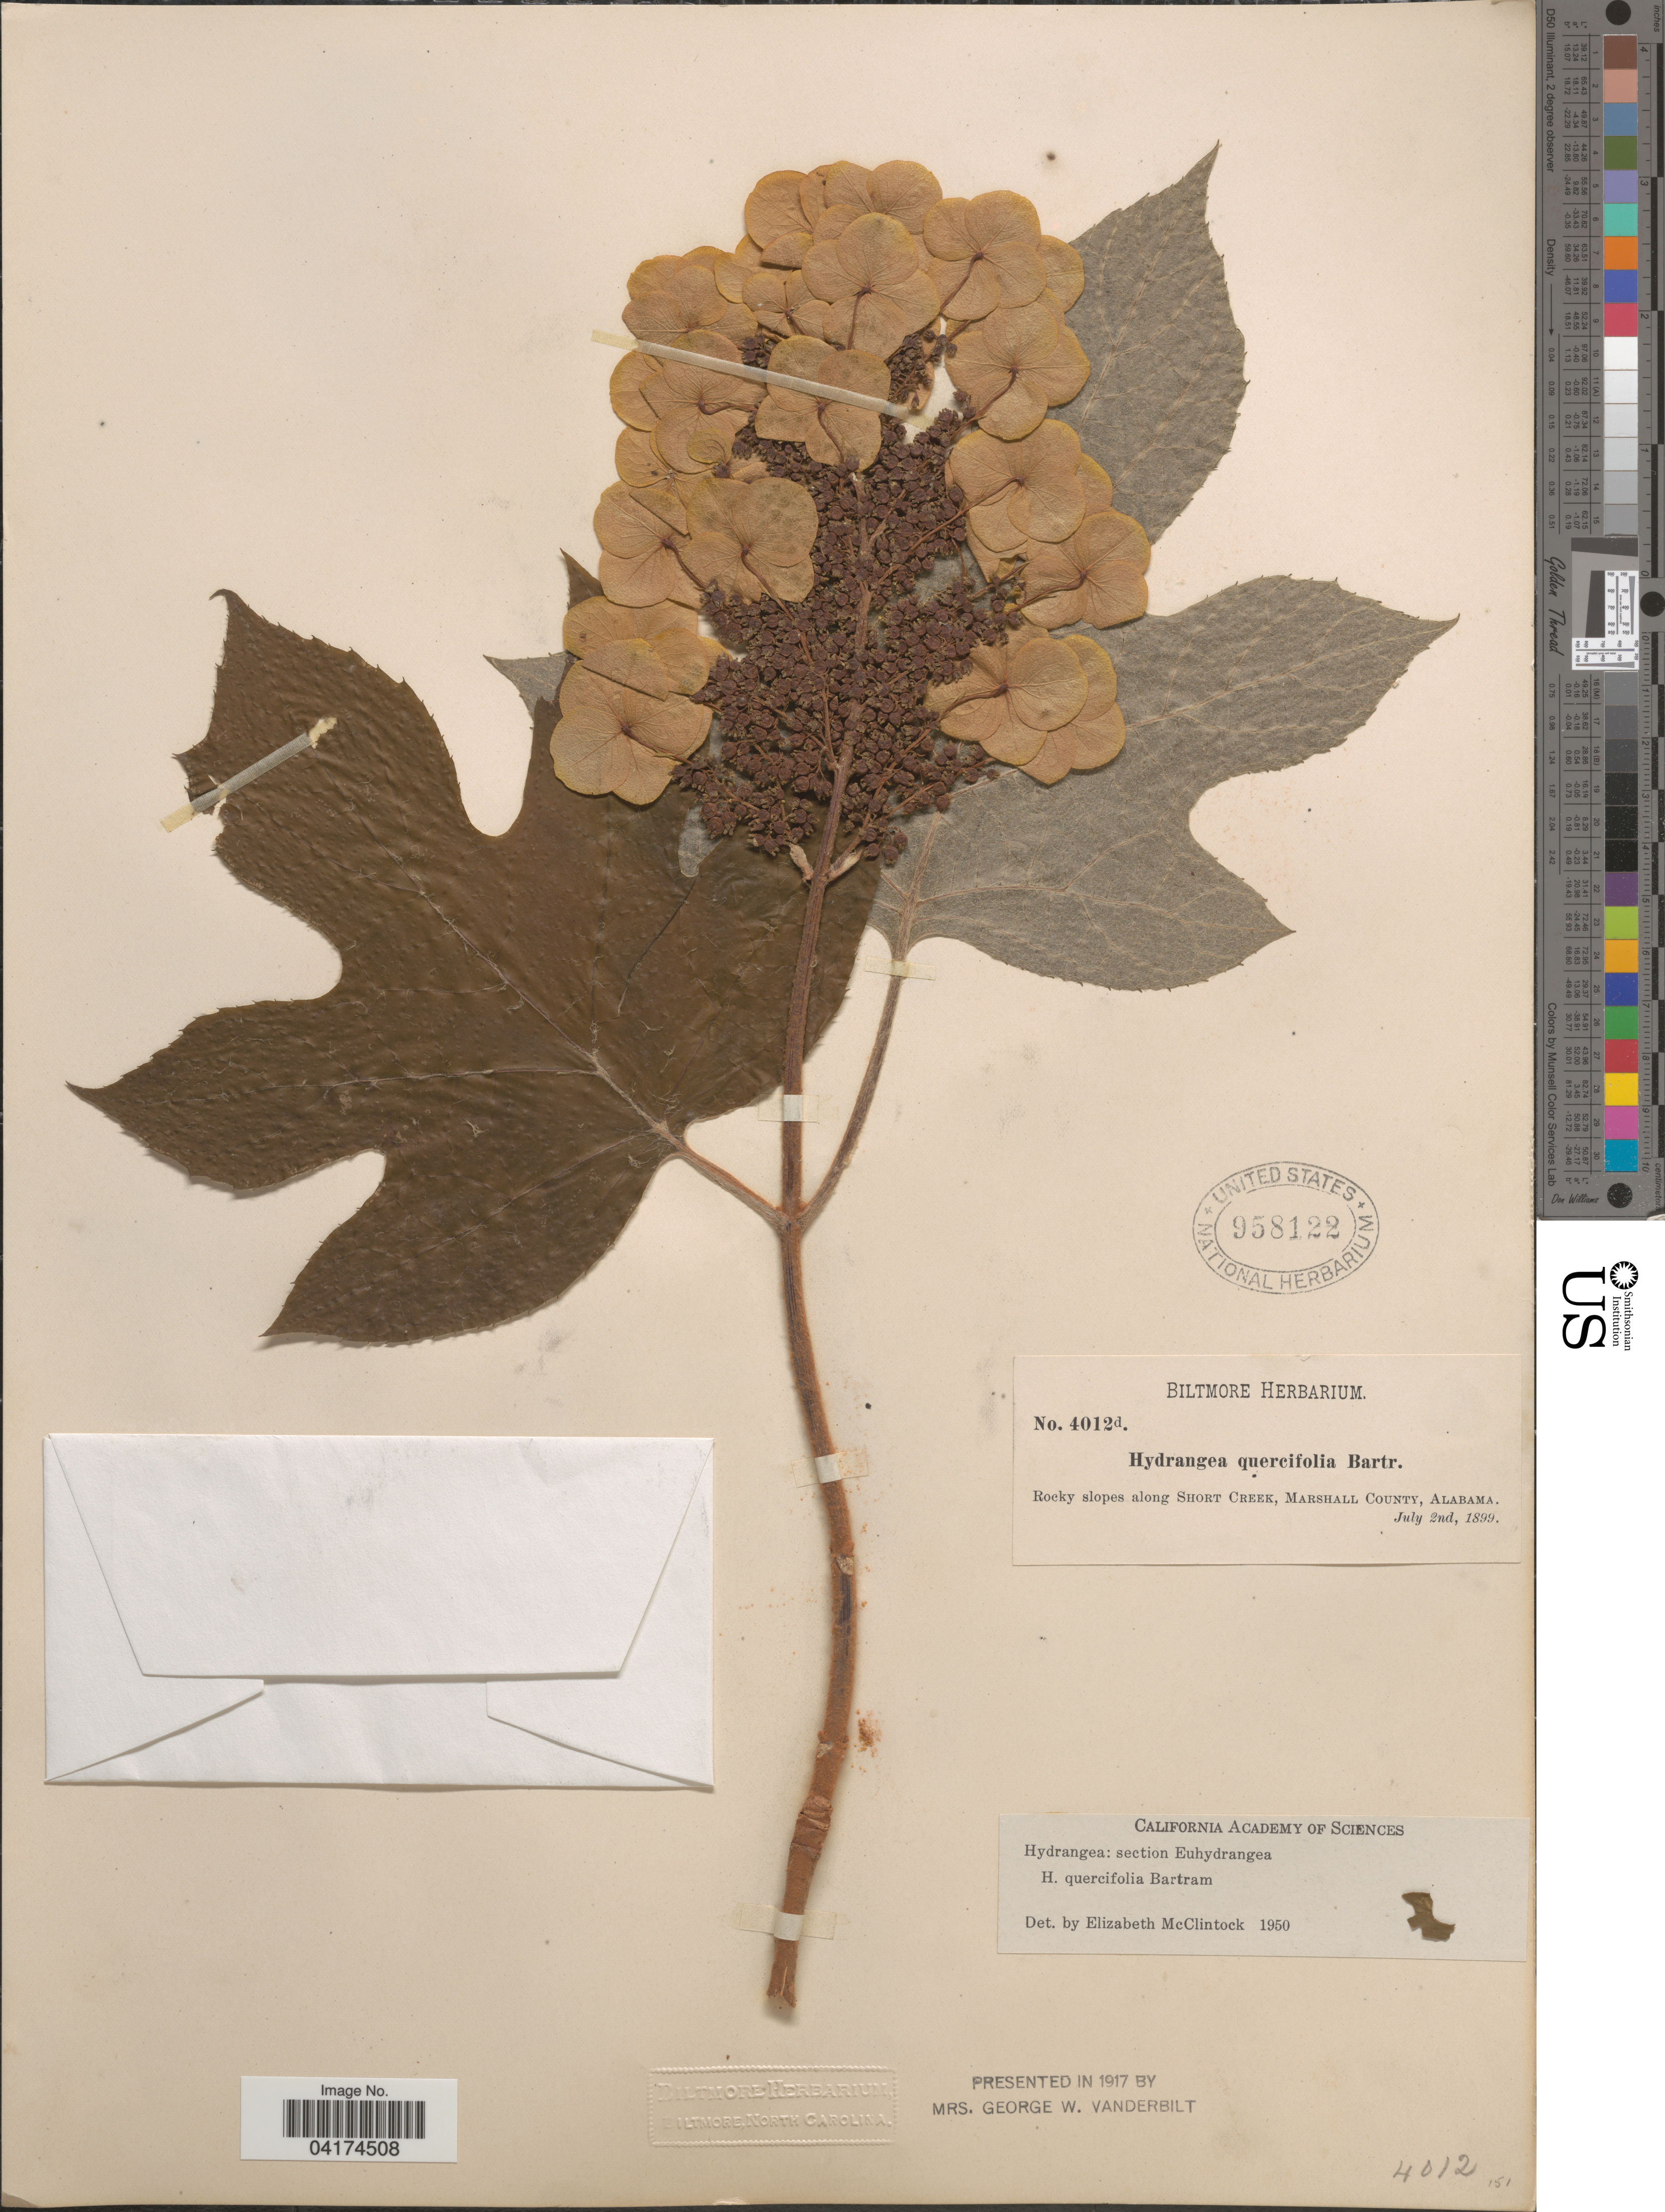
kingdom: Plantae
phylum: Tracheophyta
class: Magnoliopsida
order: Cornales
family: Hydrangeaceae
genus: Hydrangea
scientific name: Hydrangea quercifolia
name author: W. Bartram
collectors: ex herb. Biltmore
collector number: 4012d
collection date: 1899-07-02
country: United States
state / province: Alabama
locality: Rocky slopes along Short Creek, Marshall County.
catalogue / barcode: US 958122